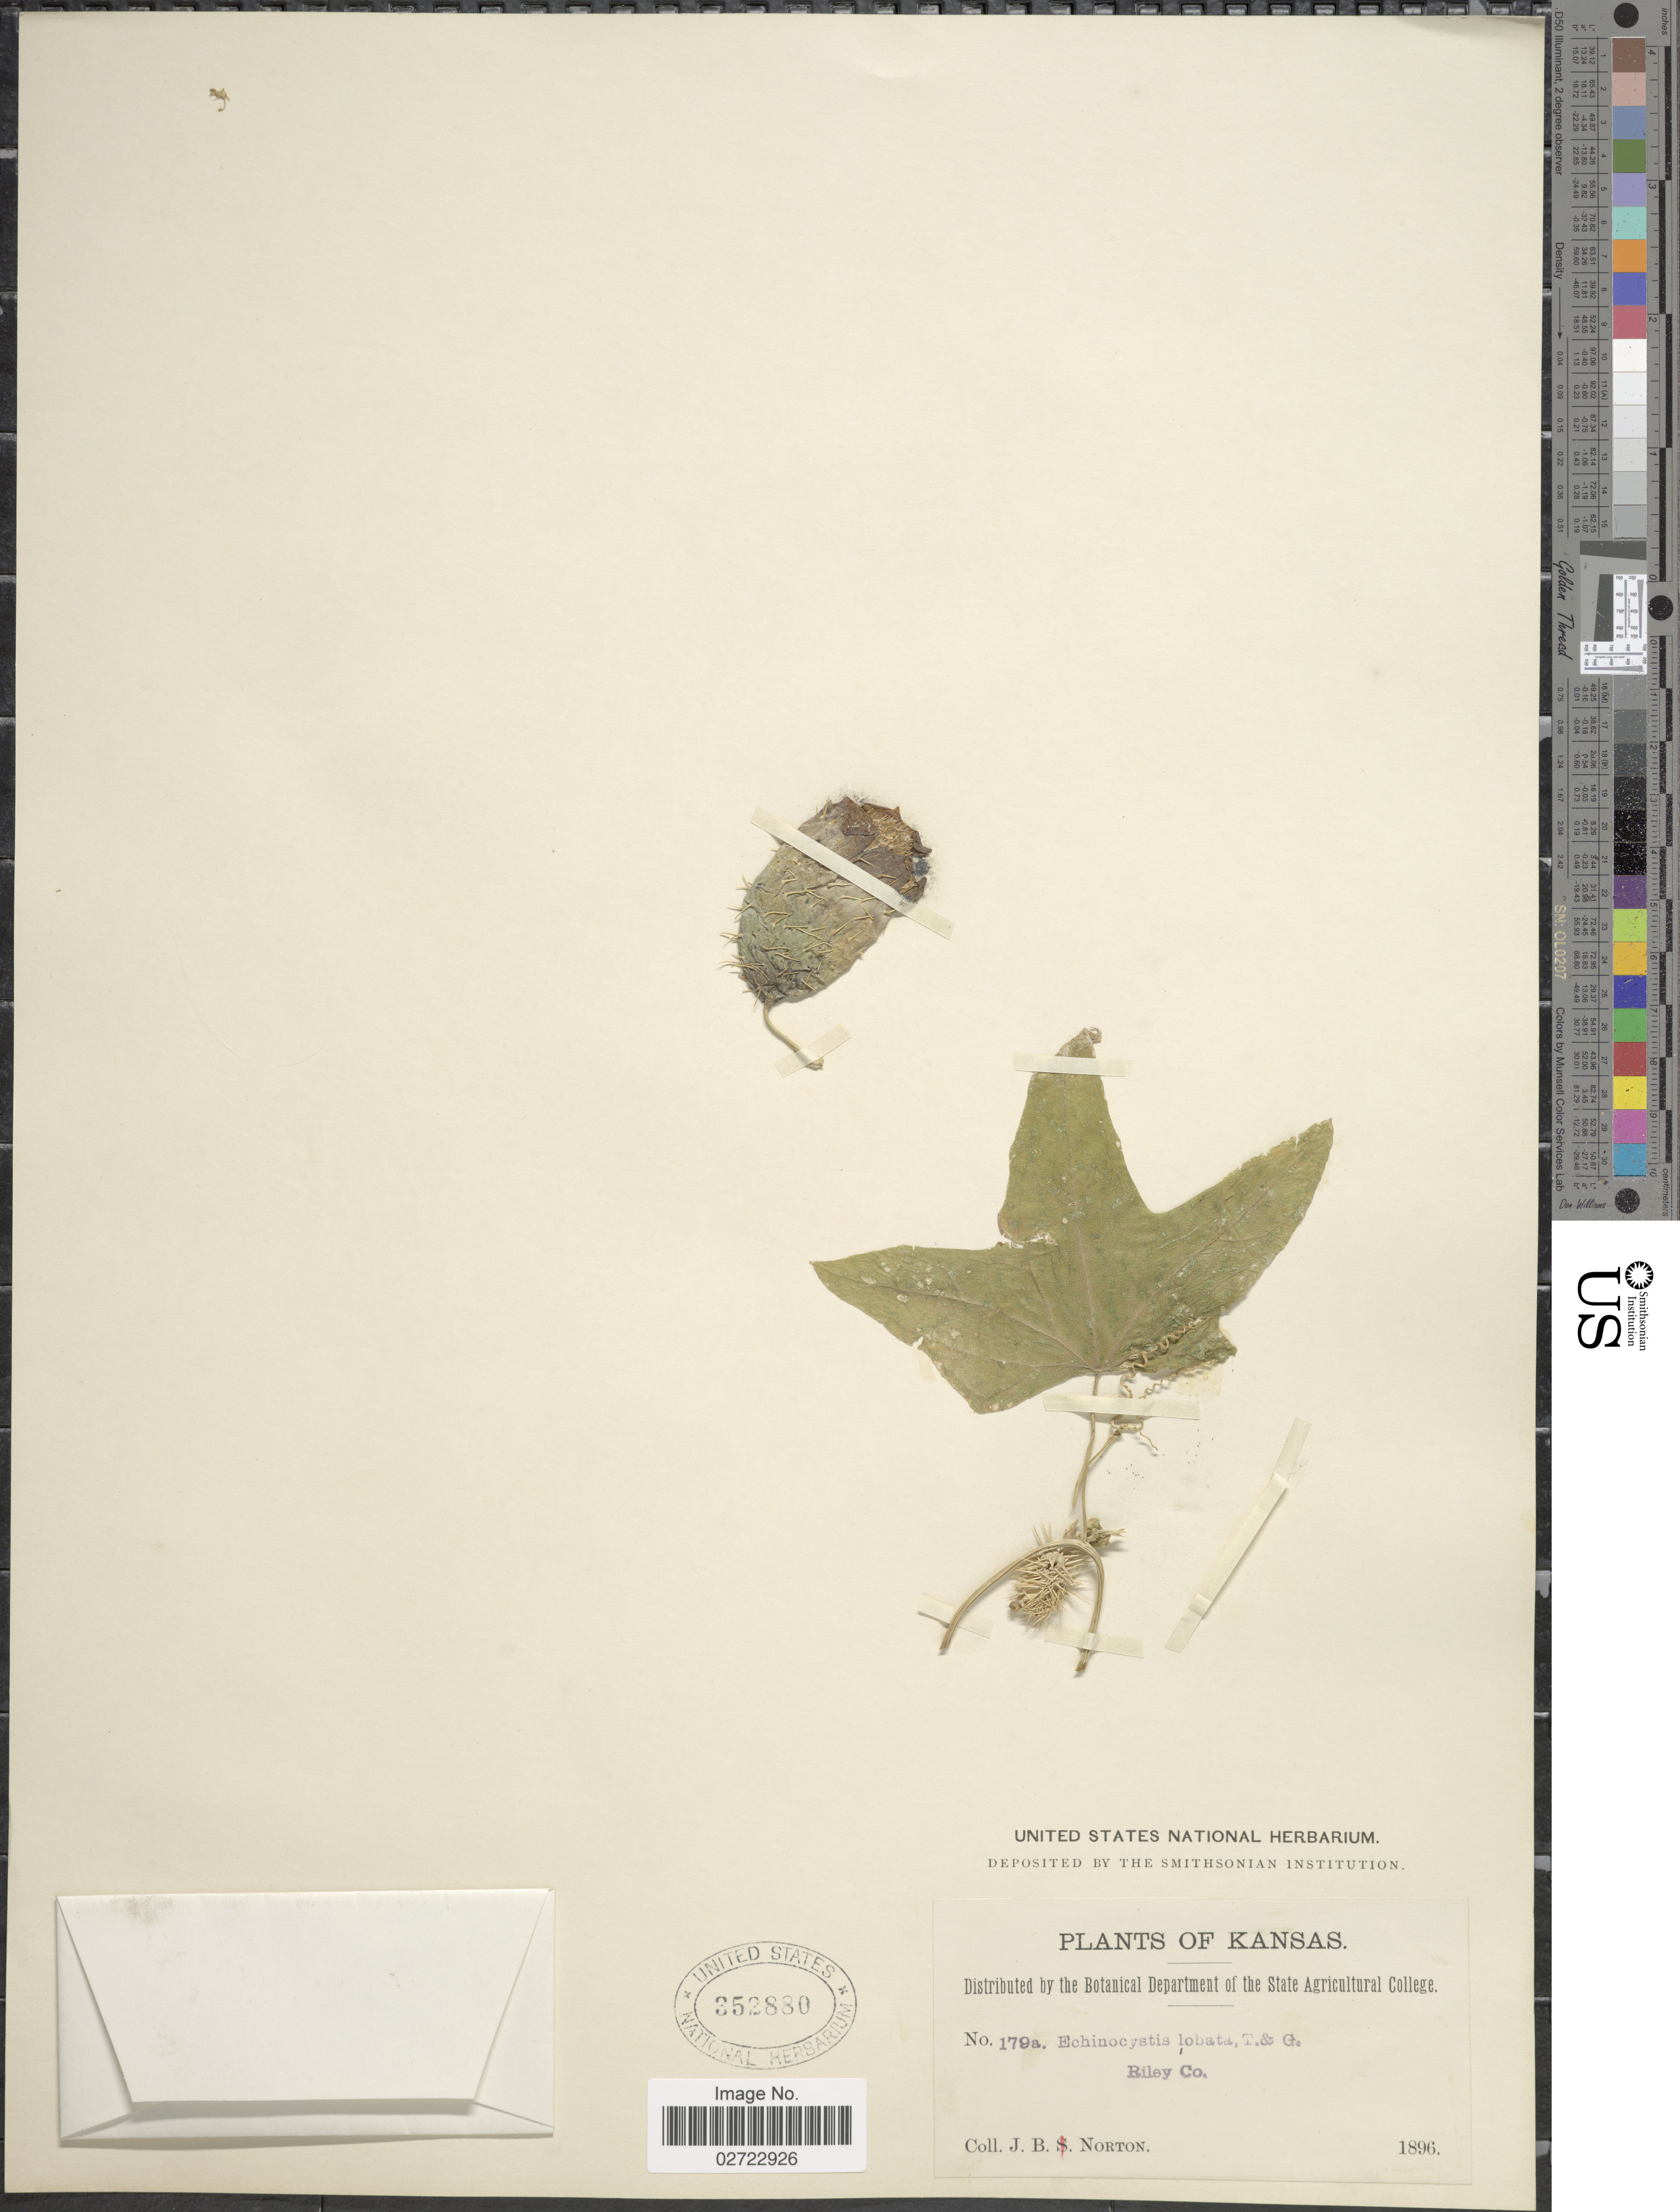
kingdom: Plantae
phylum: Tracheophyta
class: Magnoliopsida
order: Cucurbitales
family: Cucurbitaceae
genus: Echinocystis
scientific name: Echinocystis lobata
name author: (Michx.) Torr. & A. Gray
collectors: J. B. Norton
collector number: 179a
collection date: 1896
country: United States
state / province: Kansas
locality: Riley Co.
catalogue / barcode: US 352880